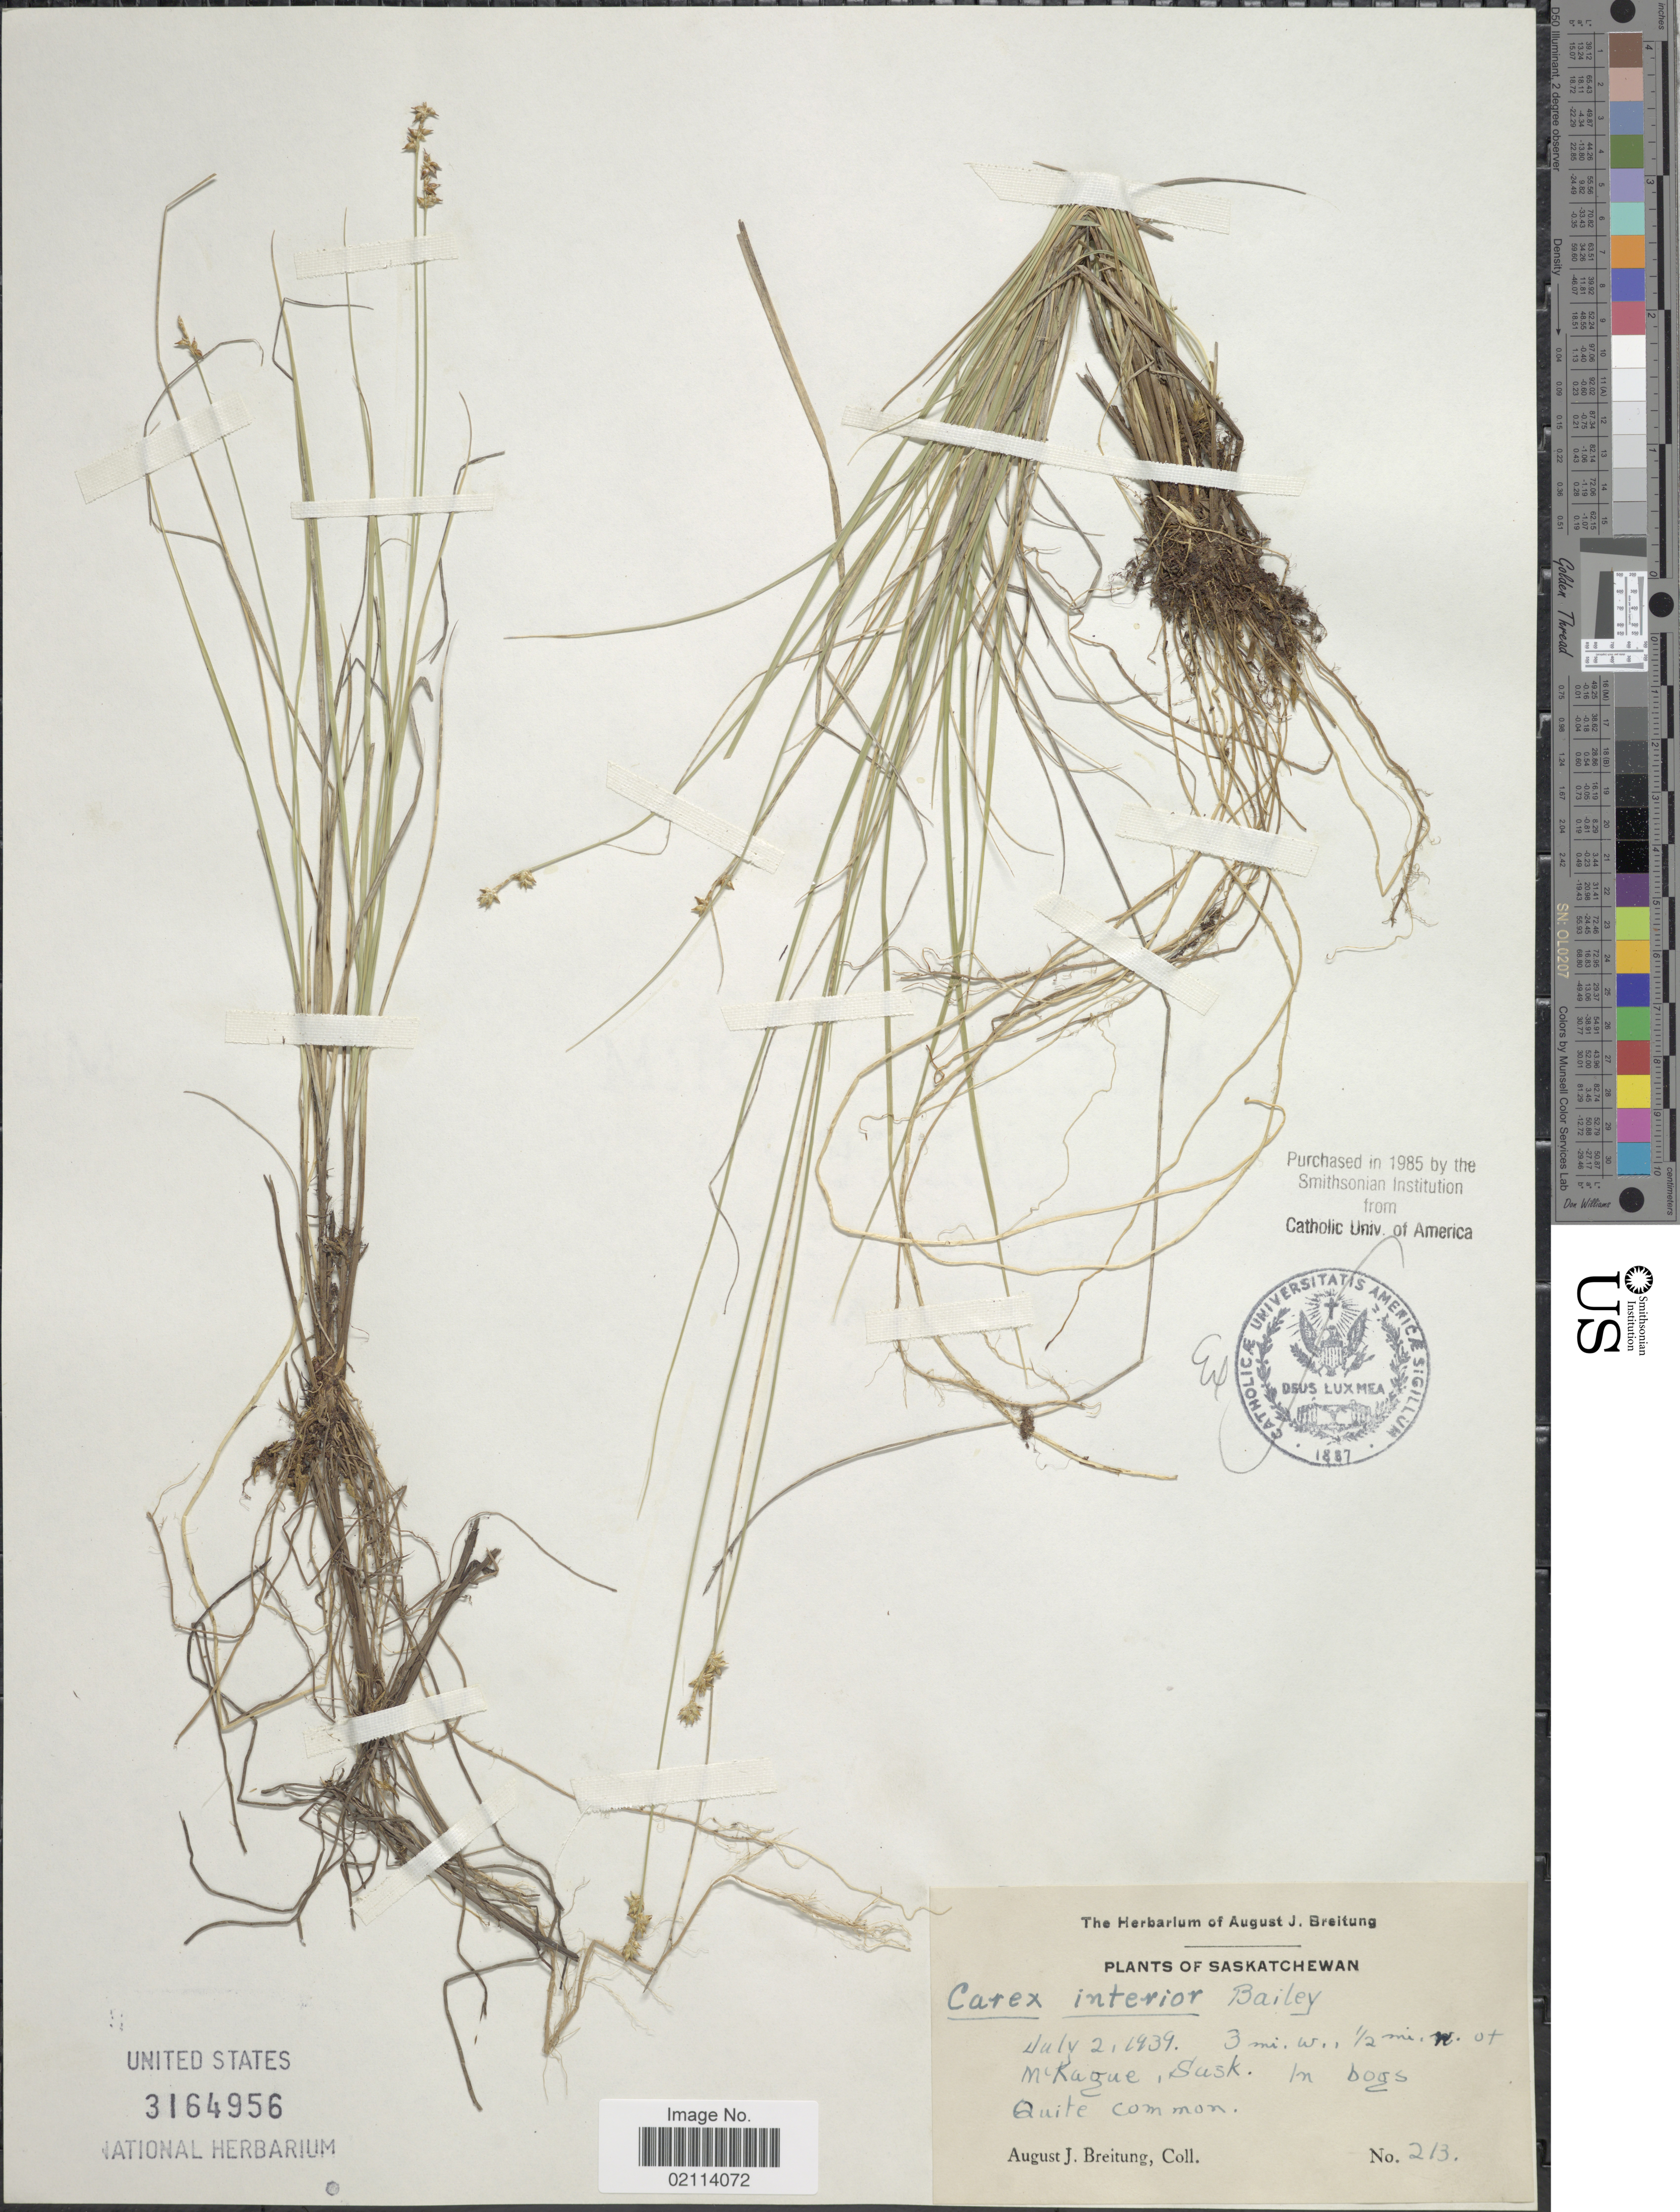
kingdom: Plantae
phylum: Tracheophyta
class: Liliopsida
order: Poales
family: Cyperaceae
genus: Carex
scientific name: Carex interior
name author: L.H. Bailey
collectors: A. Breitung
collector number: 213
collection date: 1939-07-02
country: Canada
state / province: Saskatchewan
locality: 3 mi. W., 1/2 mi. N. of McKague, Sask. In bogs.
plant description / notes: Precise locality edit: Corrected "3 mi. W., 1/2 mi. N. vt McKague, in bogs." to "3 mi. W., 1/2 mi. N. of McKague, Sask. In bogs."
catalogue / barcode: US 3164956